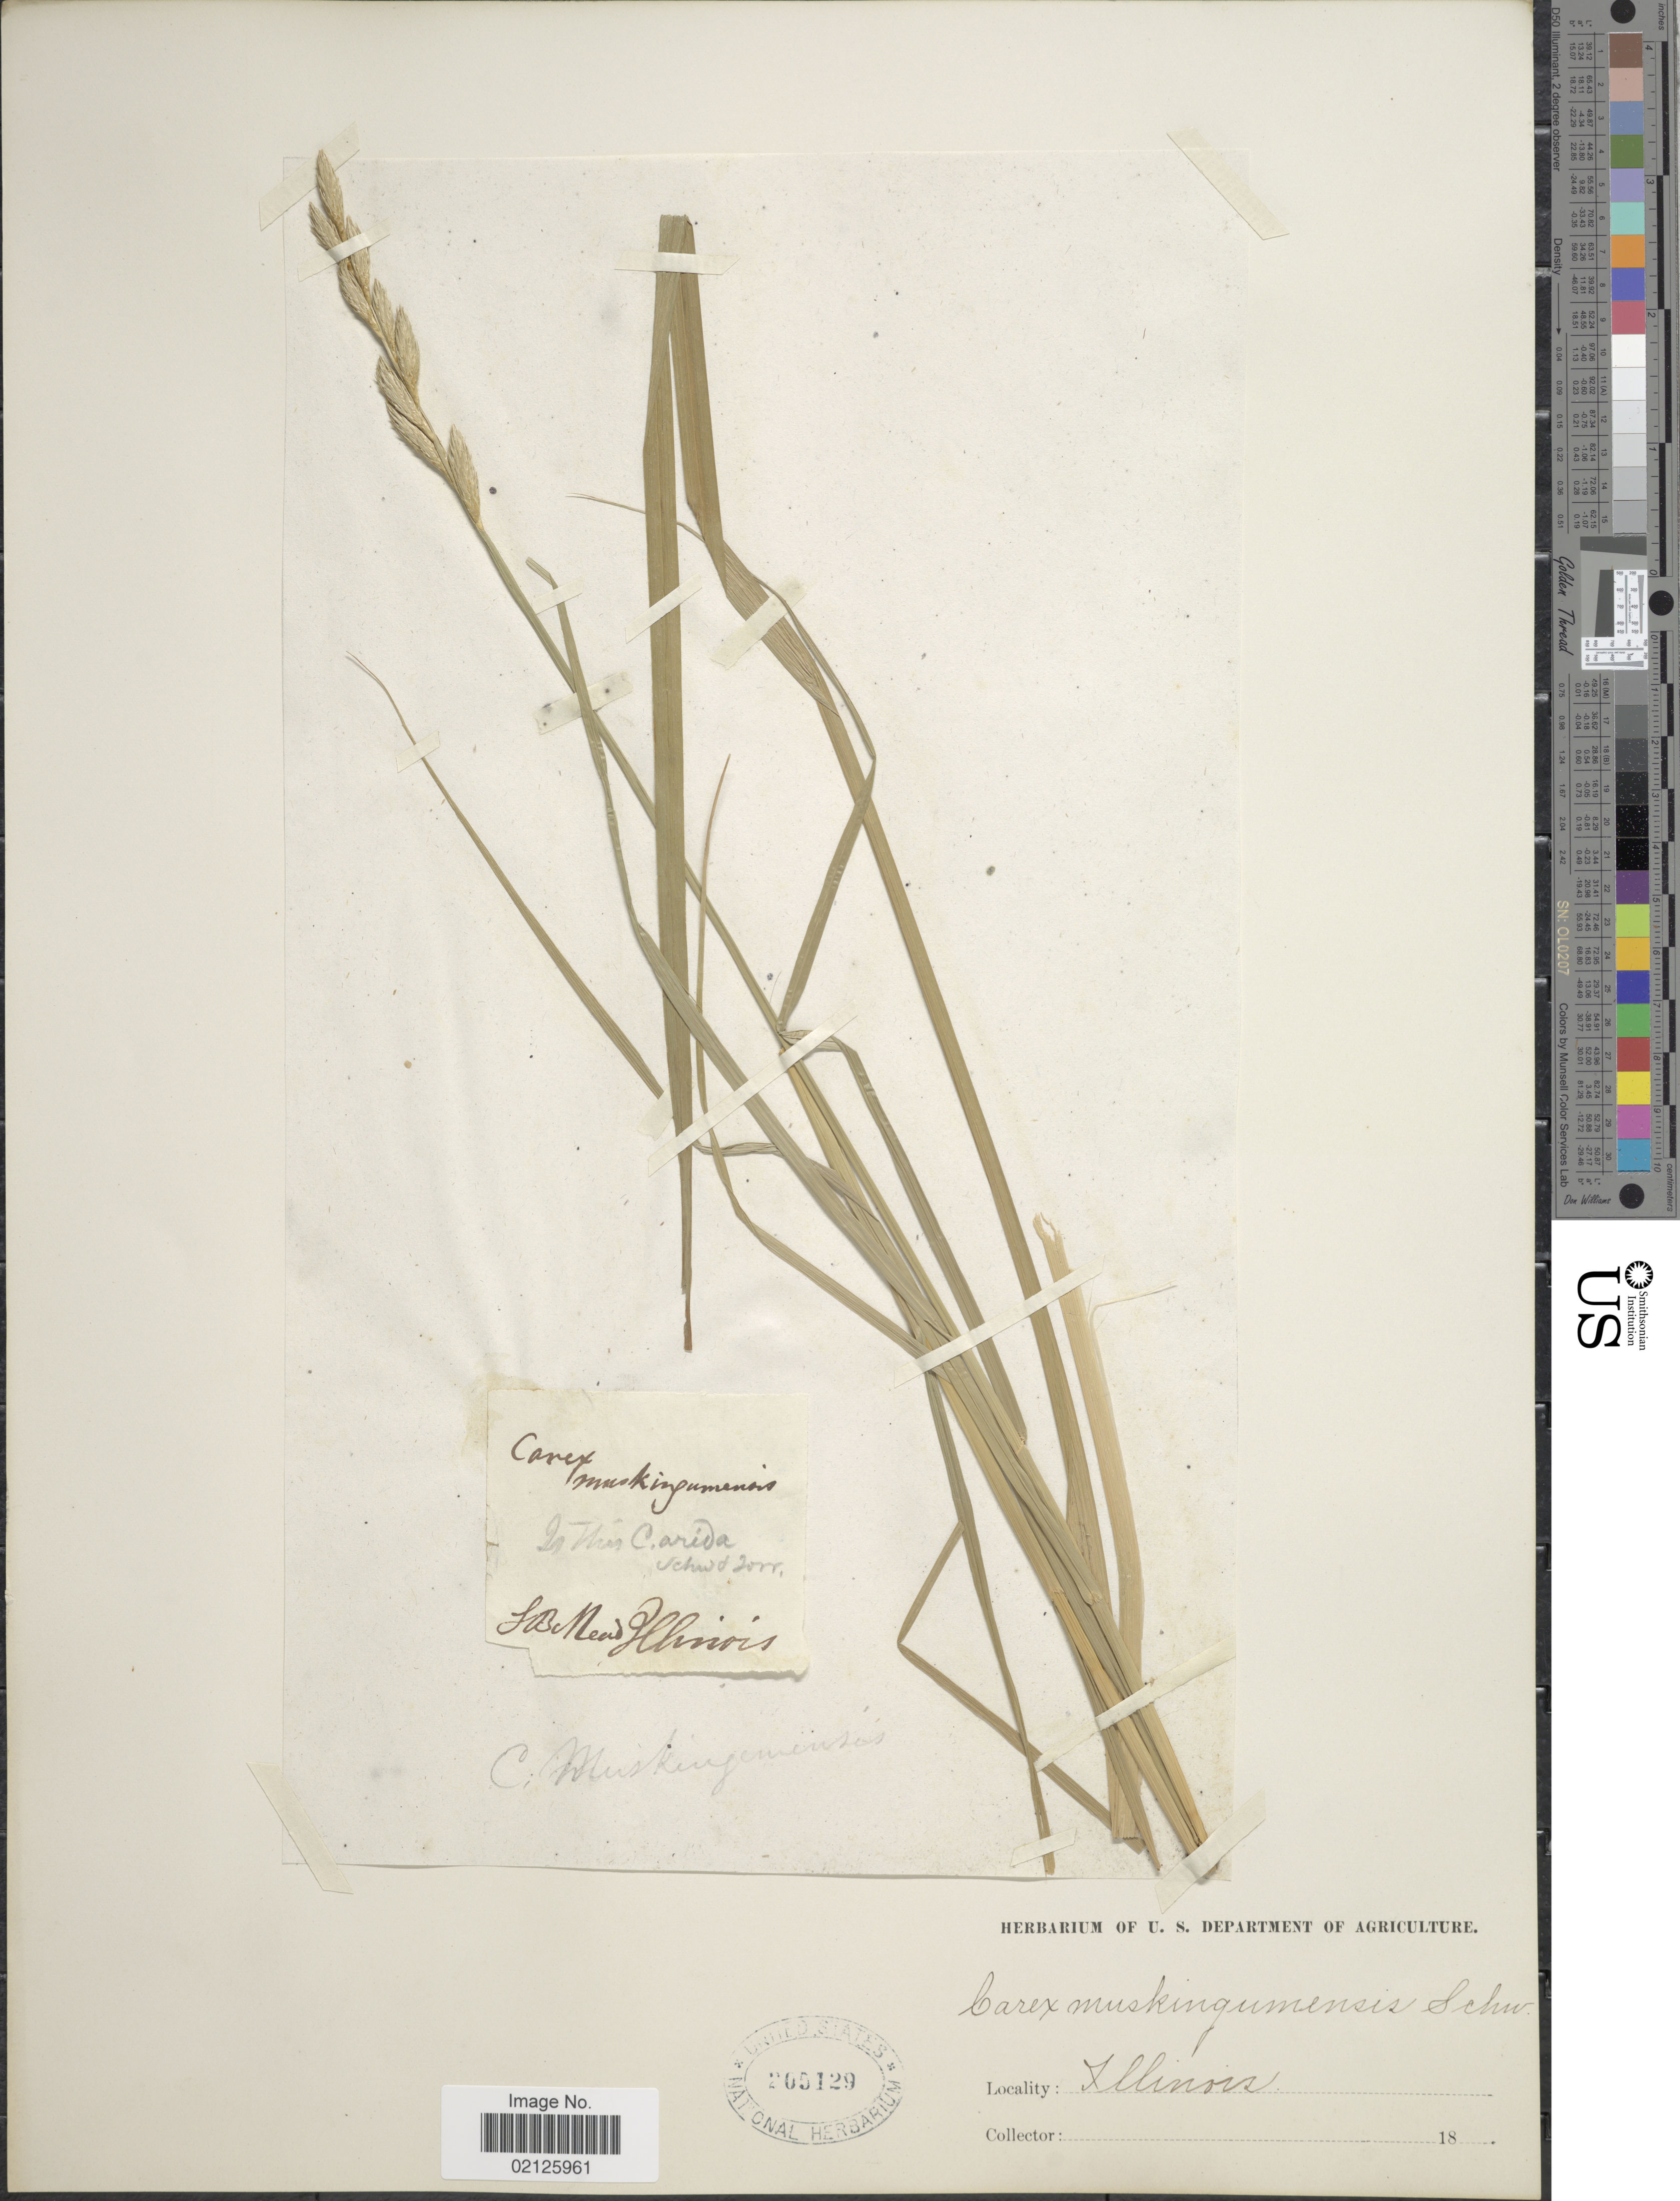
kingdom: Plantae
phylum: Tracheophyta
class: Liliopsida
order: Poales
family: Cyperaceae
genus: Carex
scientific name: Carex muskingumensis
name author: Schwein.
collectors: S. Mead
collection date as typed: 18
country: United States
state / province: Illinois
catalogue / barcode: US 205129